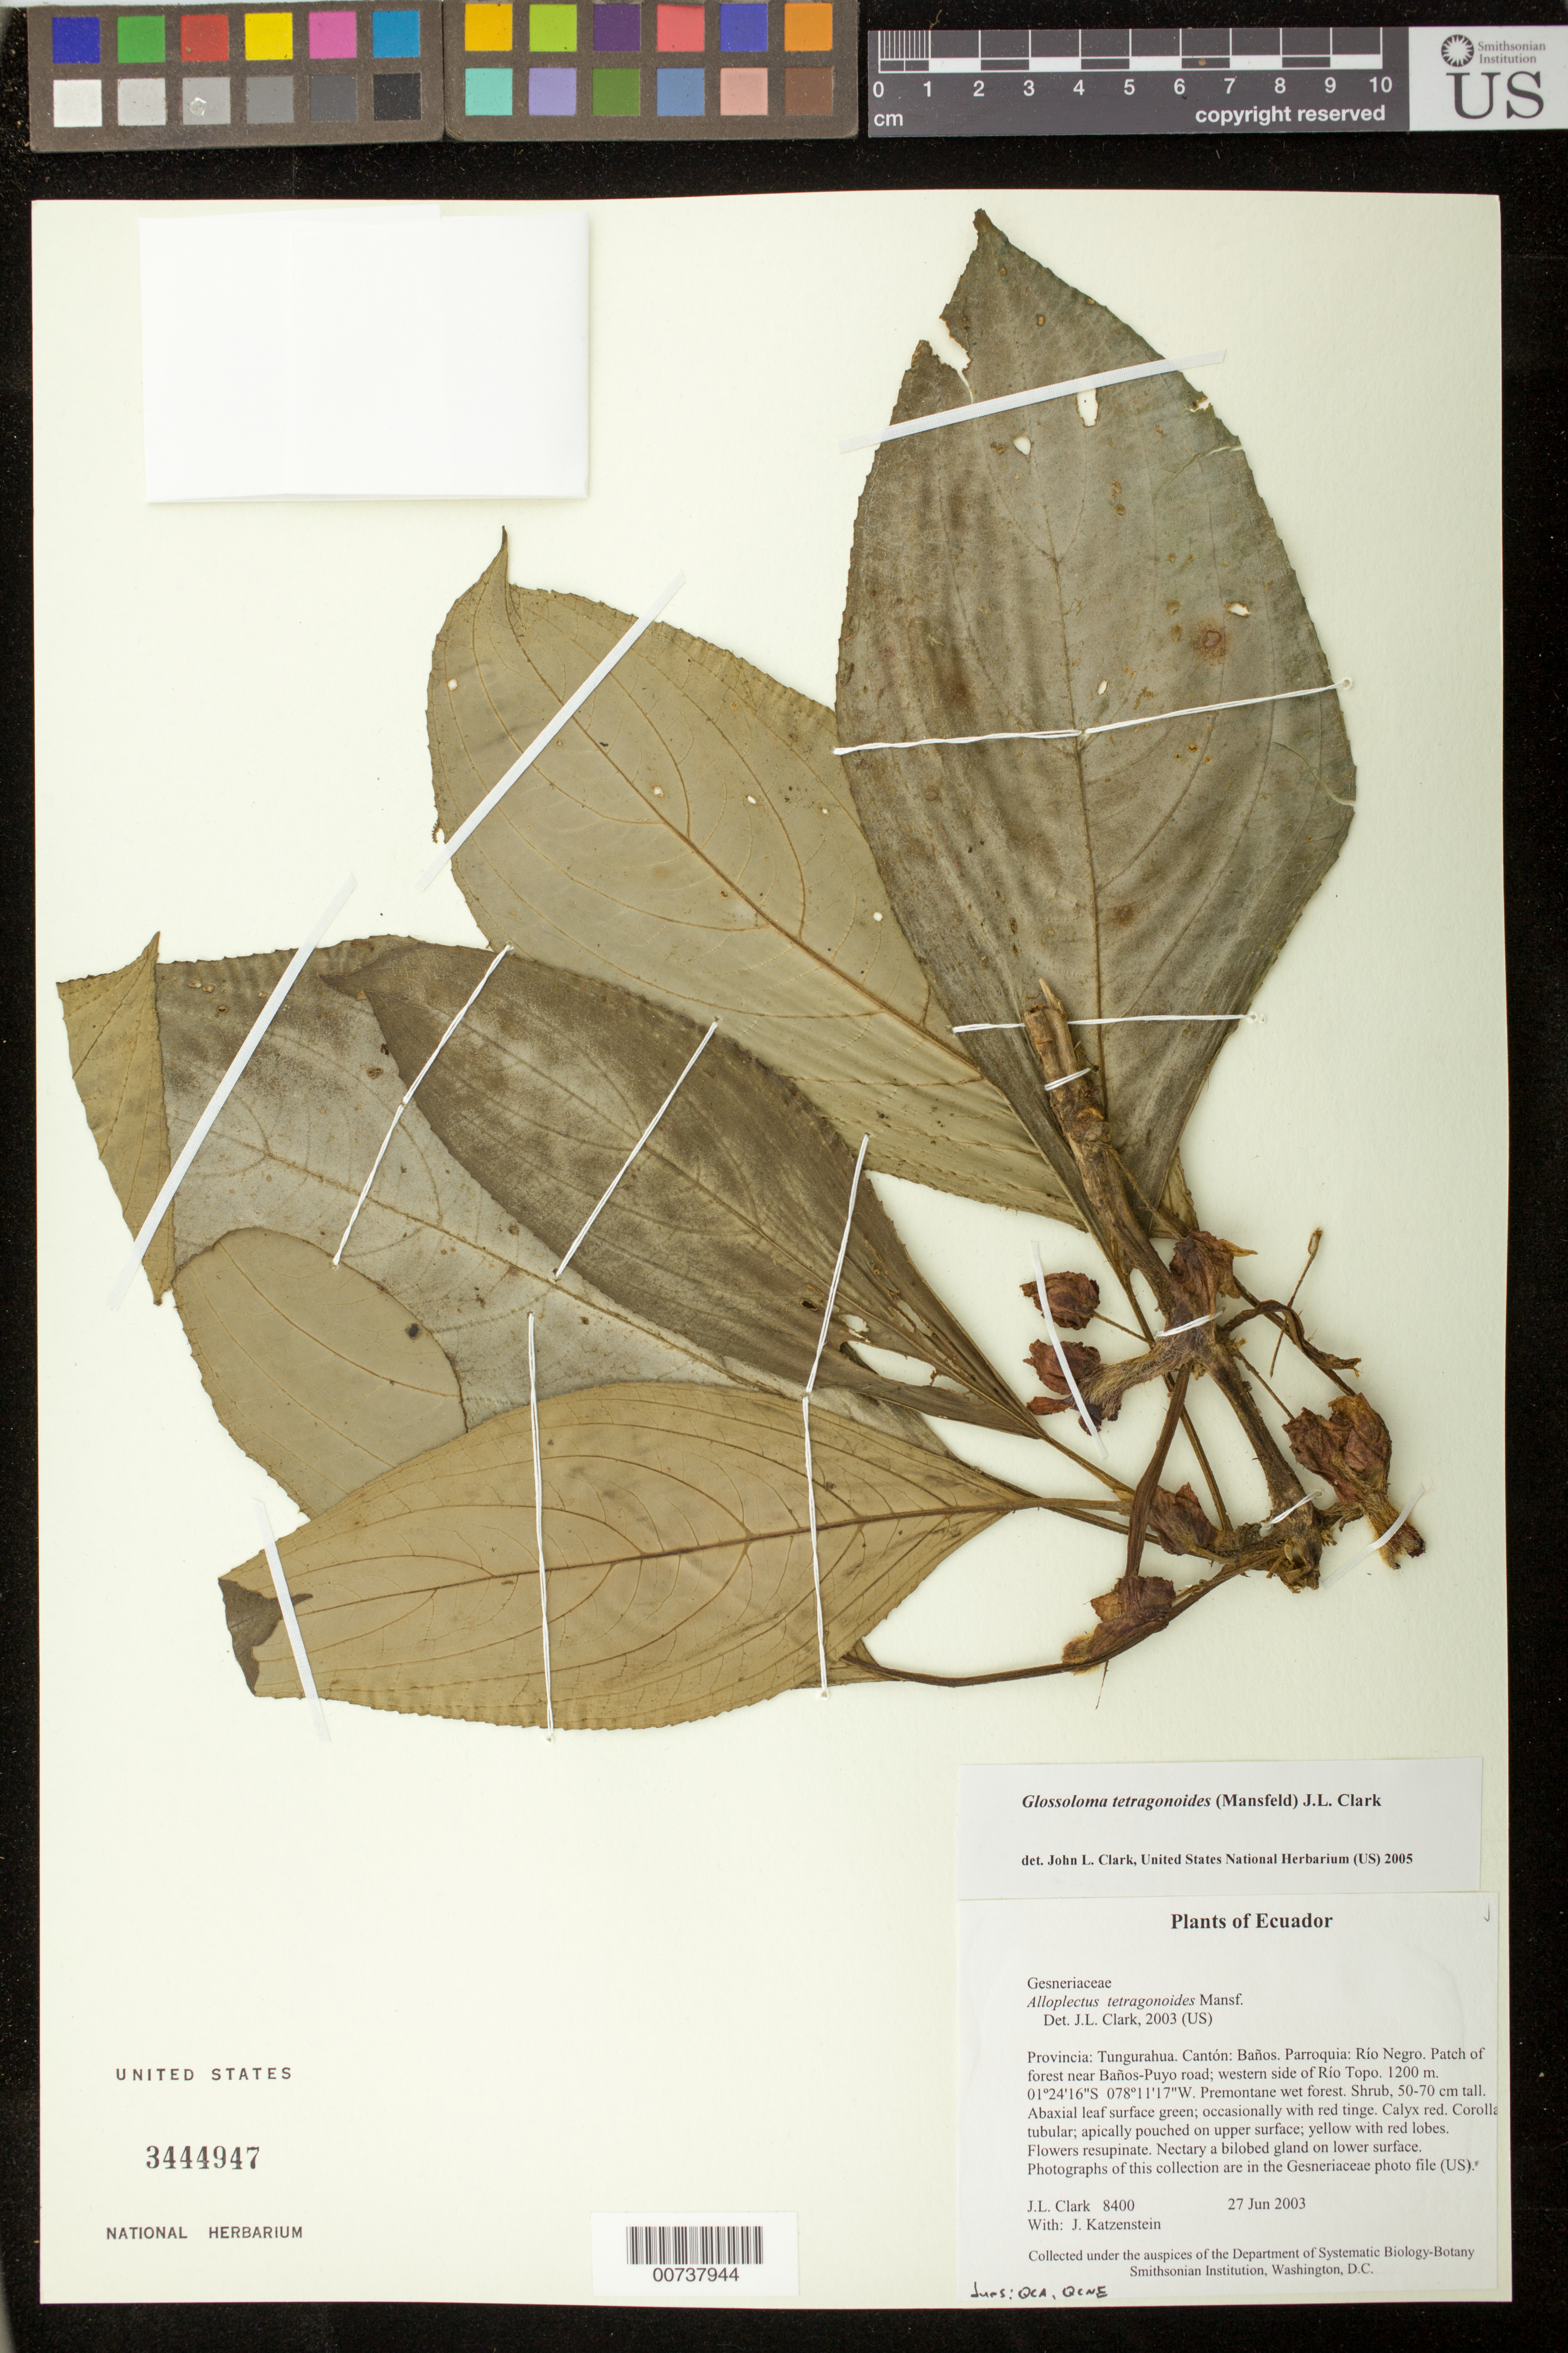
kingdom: Plantae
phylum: Tracheophyta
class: Magnoliopsida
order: Lamiales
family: Gesneriaceae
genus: Glossoloma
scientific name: Glossoloma tetragonoides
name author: (Mansf.) J.L. Clark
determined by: Clark, J. L., (SEL), The Marie Selby Botanical Garden (UNITED STATES)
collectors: J. L. Clark & J. Katzenstein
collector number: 8400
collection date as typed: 27 Jun 2003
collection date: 2003-06-27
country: Ecuador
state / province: Tungurahua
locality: Baños. Parroquia: Río Negro. Patch of forest near Baños-Puyo road; western side of Río Topo.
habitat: Premontane wet forest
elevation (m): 1200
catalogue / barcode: US 3444947